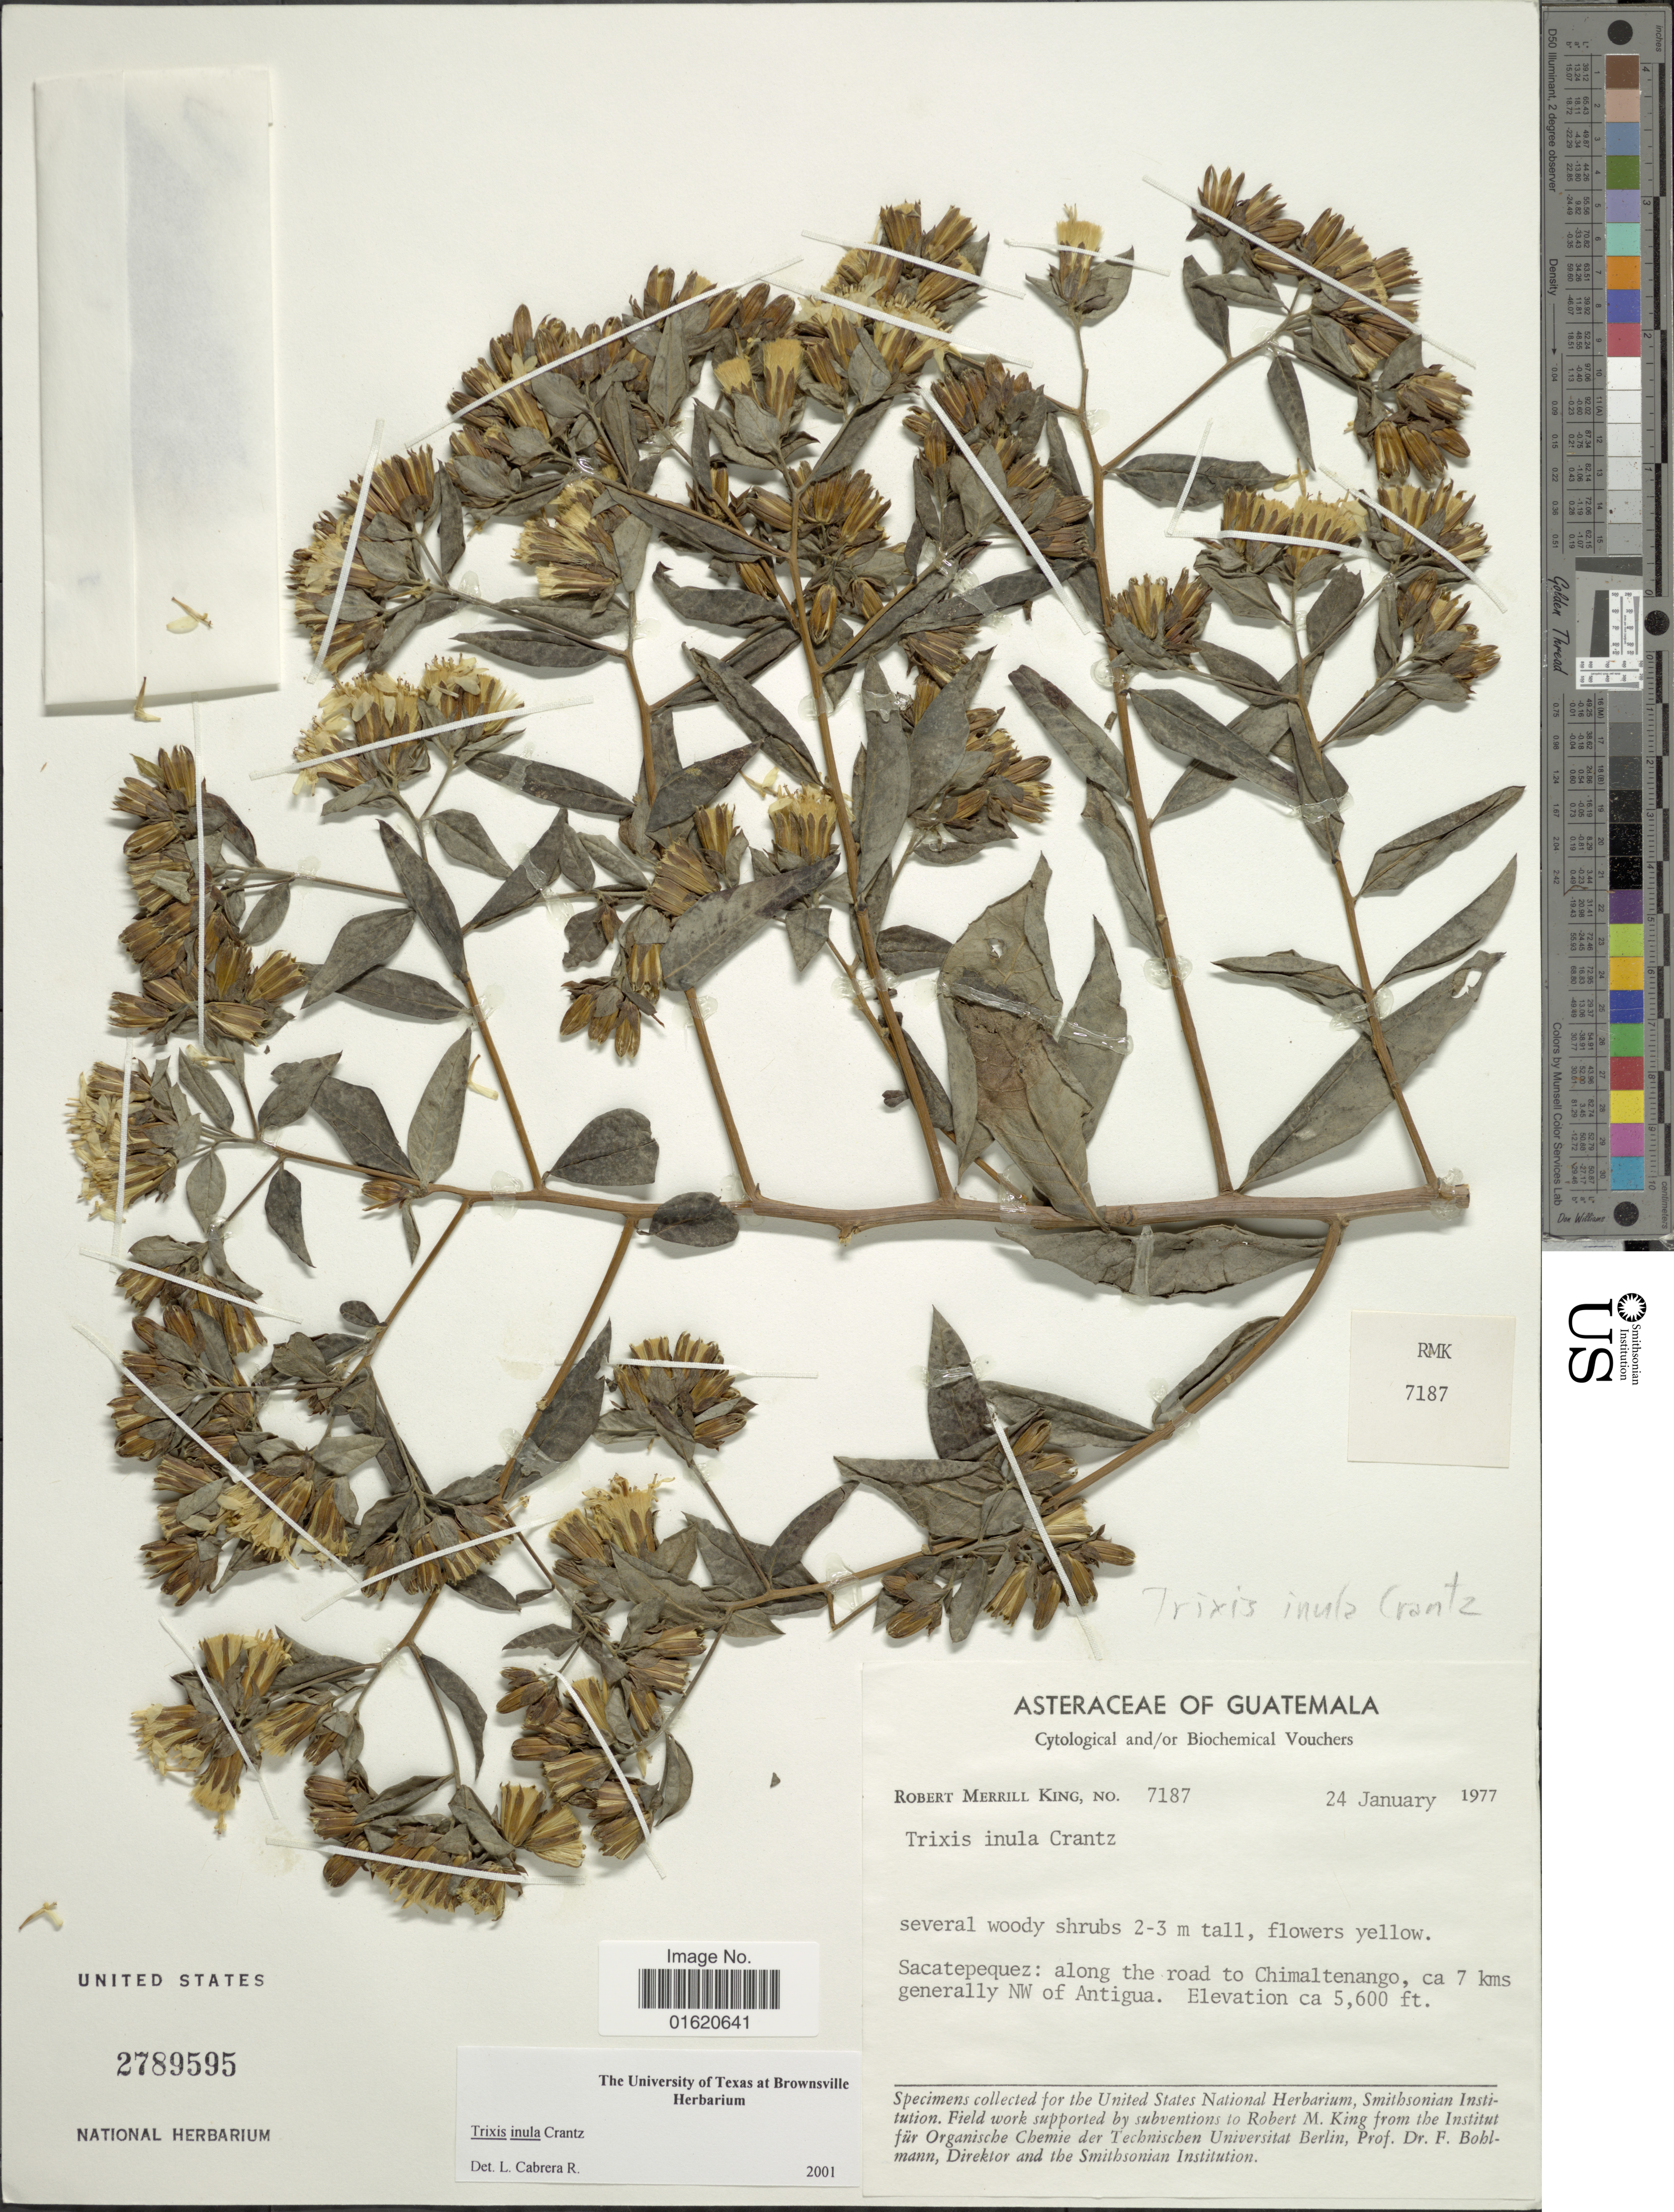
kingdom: Plantae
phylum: Tracheophyta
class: Magnoliopsida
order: Asterales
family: Asteraceae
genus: Trixis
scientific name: Trixis inula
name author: Crantz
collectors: R. M. King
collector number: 7187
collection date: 1977-01-24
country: Guatemala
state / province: Sacatepéquez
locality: Along the road to Chimaltenango, ca kms generally NW of Antigua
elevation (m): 1707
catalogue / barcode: US 2789595